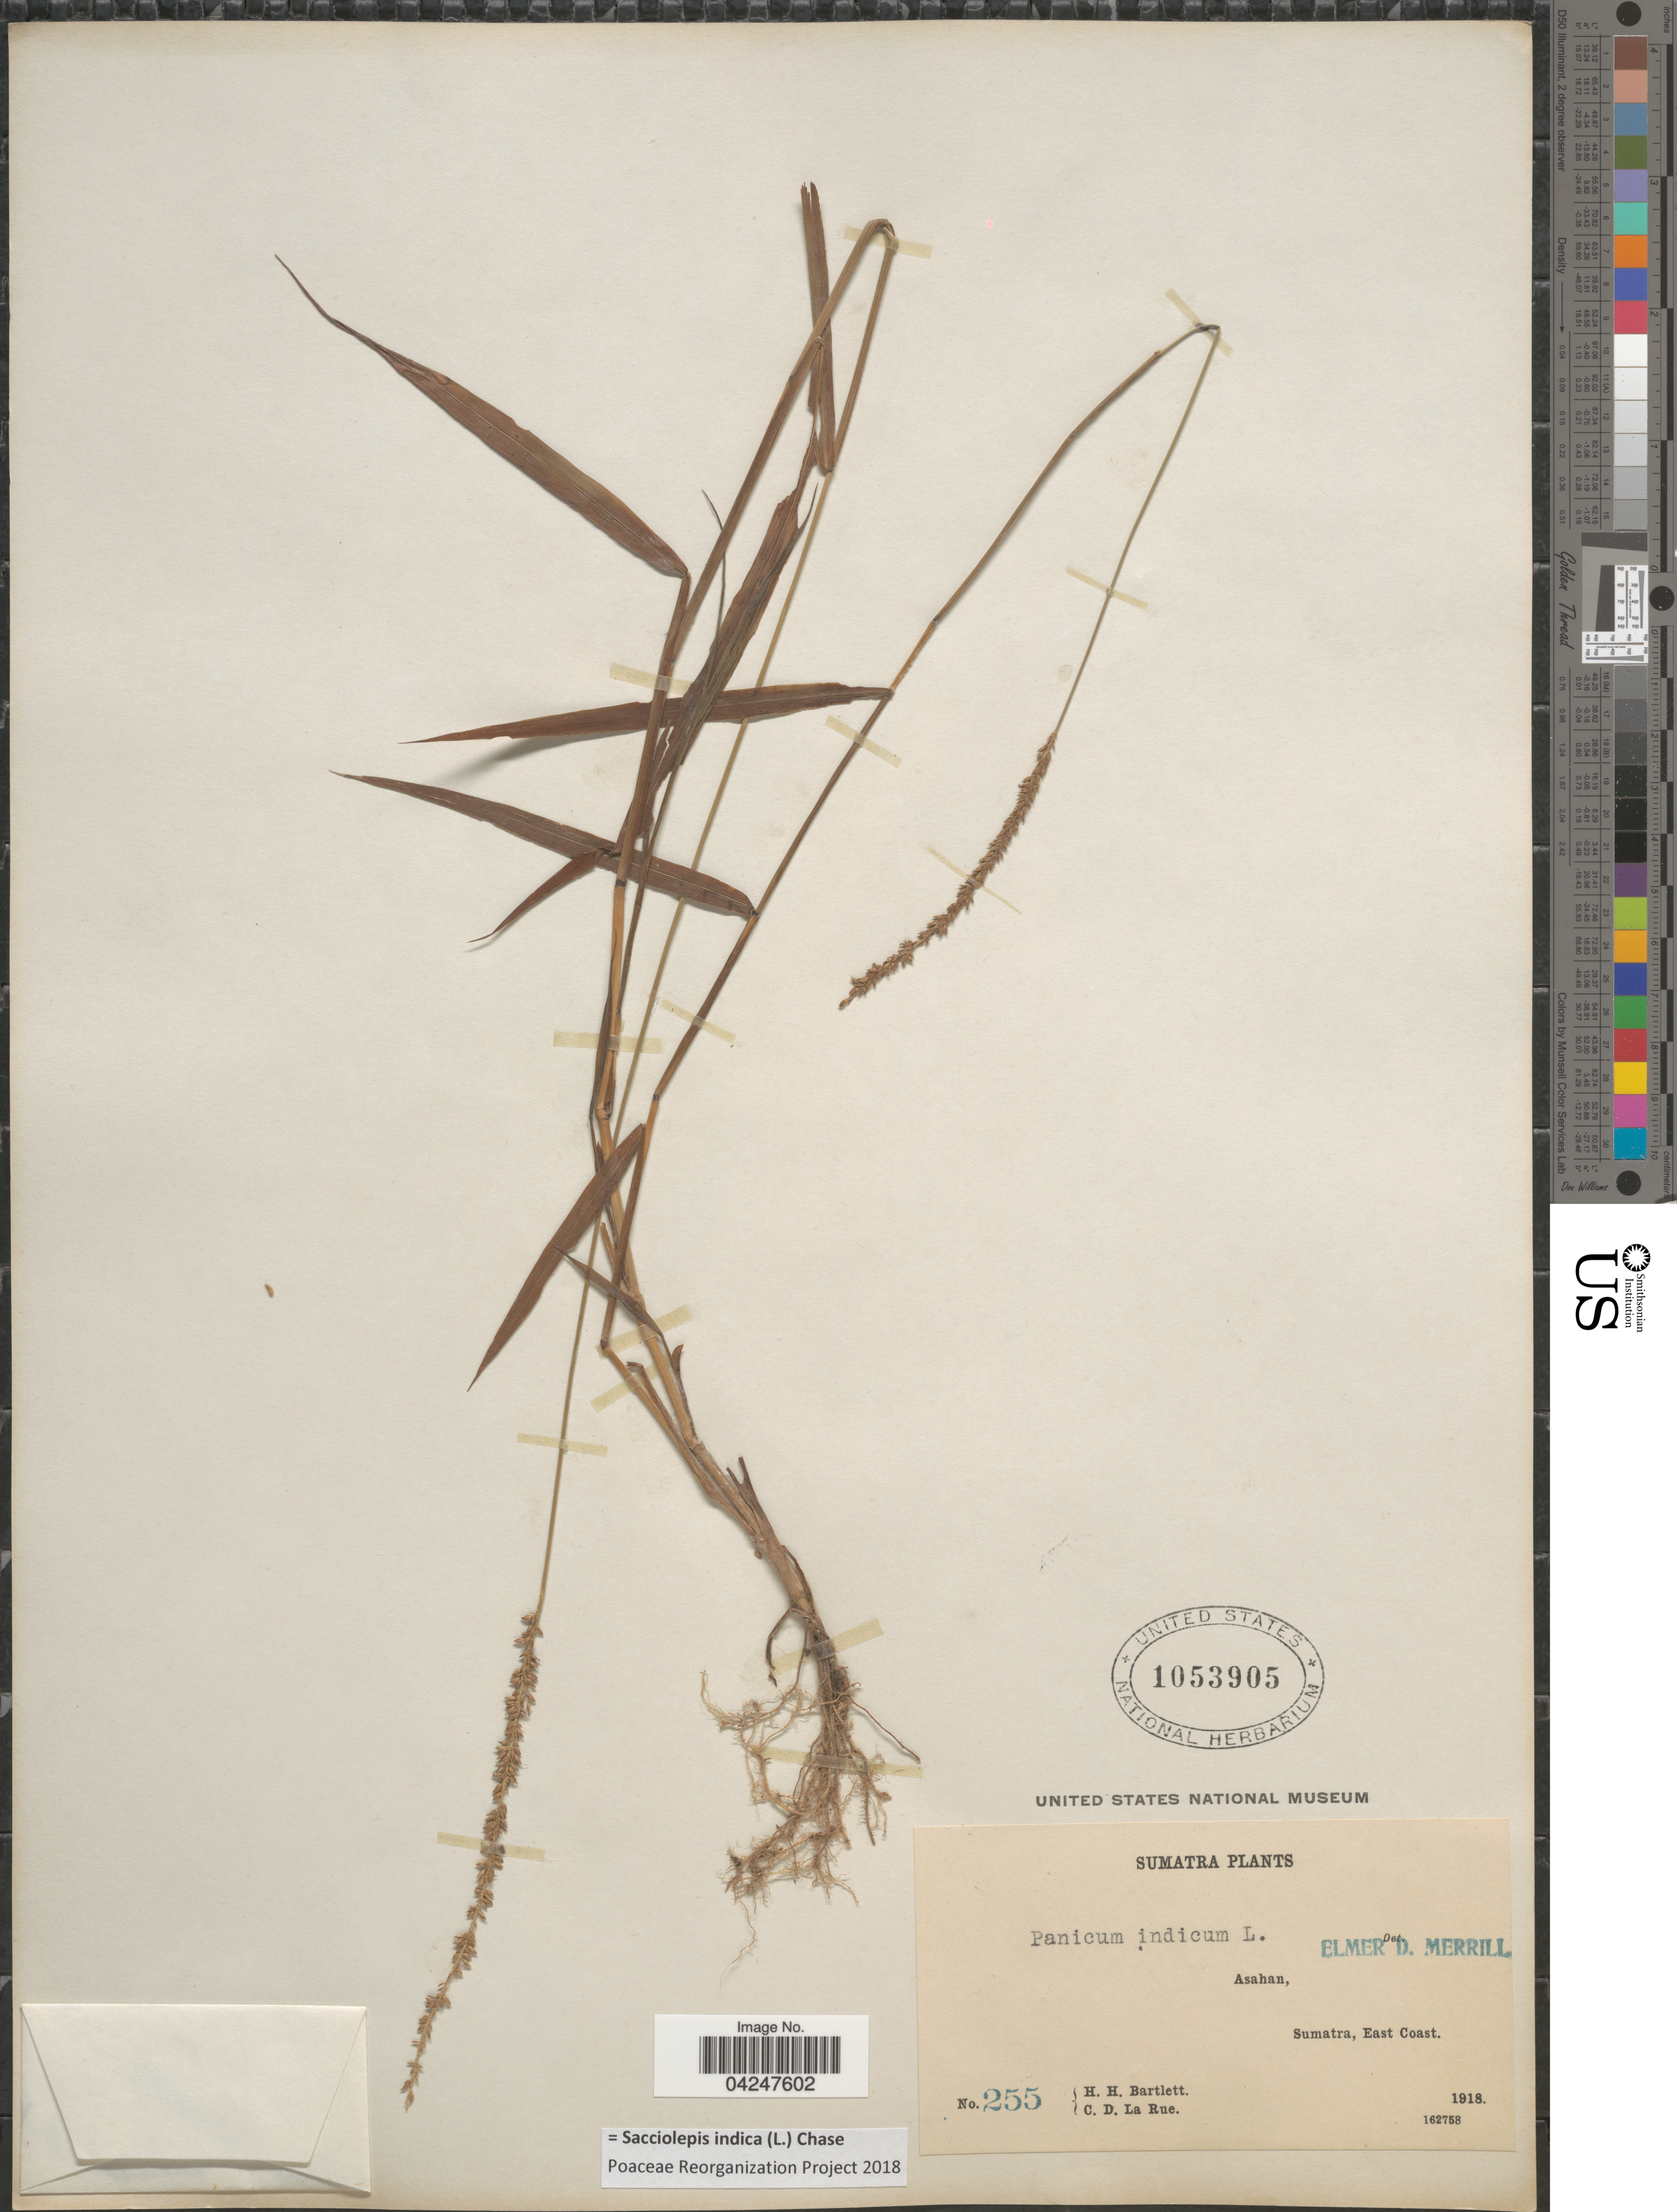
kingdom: Plantae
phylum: Tracheophyta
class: Liliopsida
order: Poales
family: Poaceae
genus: Sacciolepis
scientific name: Sacciolepis indica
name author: (L.) Chase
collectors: H. H. Bartlett & C. La Rue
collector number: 255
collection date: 1918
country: Indonesia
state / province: Sumatra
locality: Asahan, East Coast.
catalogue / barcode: US 1053905